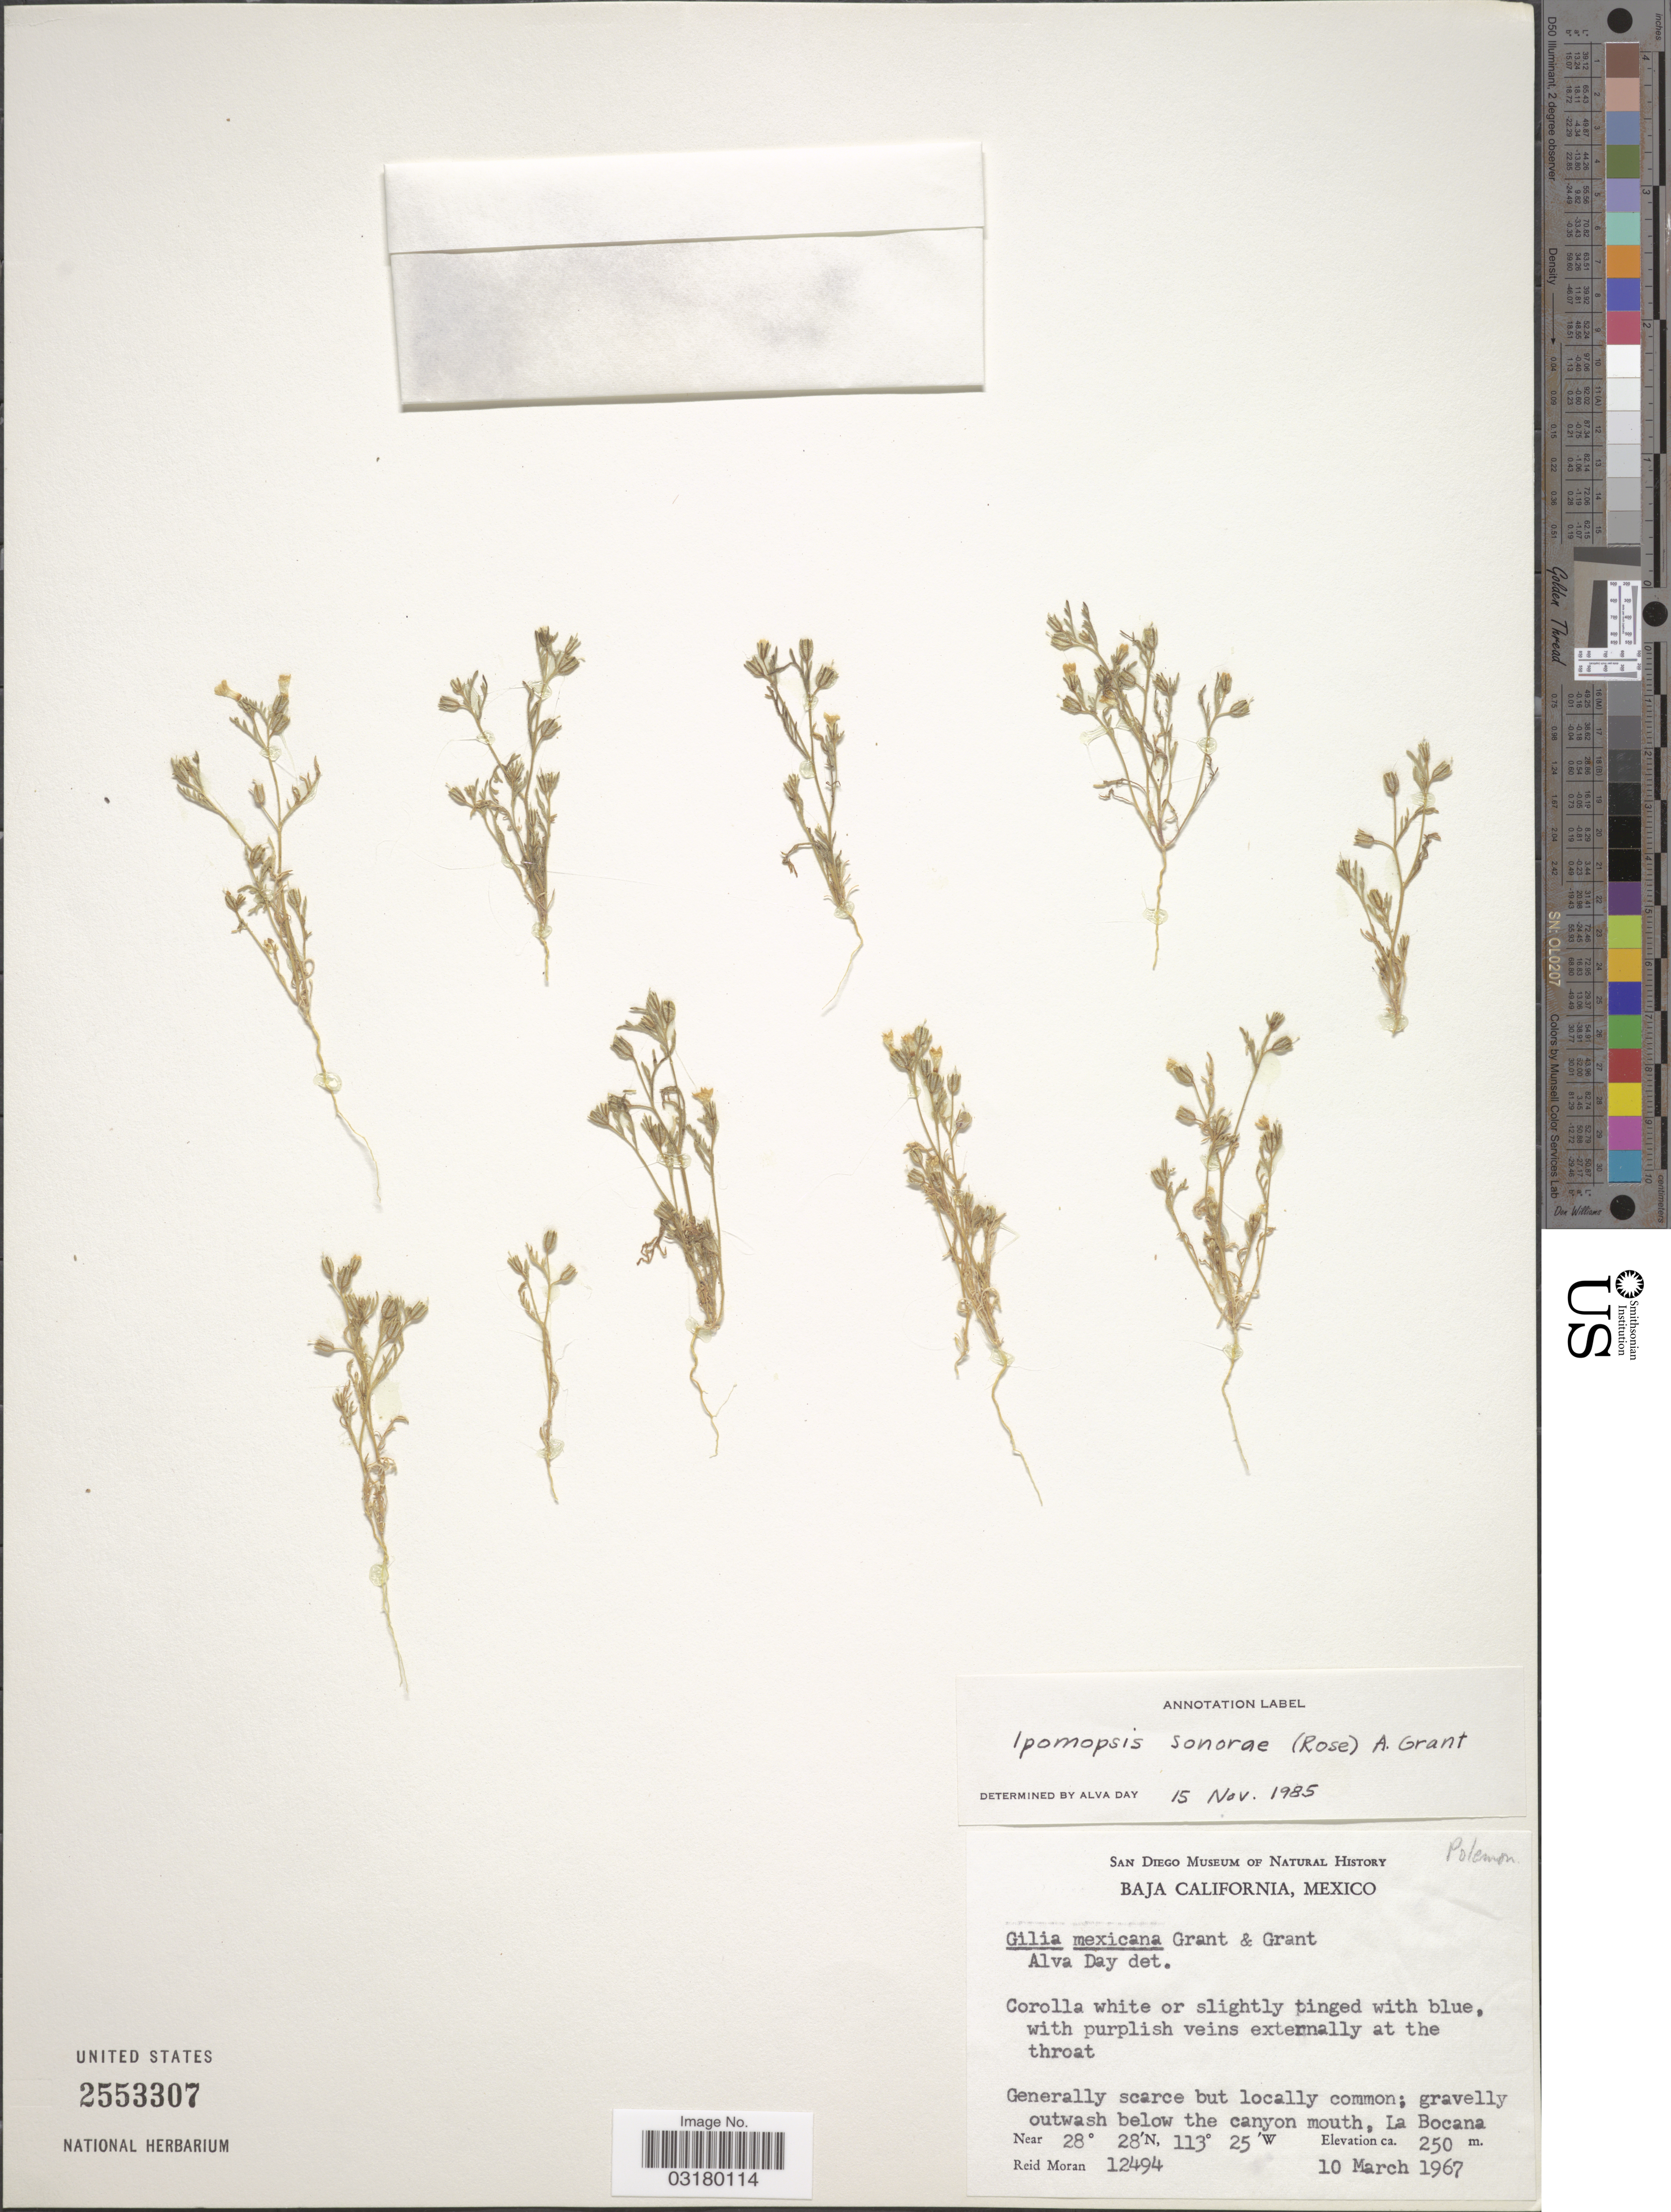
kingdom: Plantae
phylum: Tracheophyta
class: Magnoliopsida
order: Ericales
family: Polemoniaceae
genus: Dayia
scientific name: Dayia sonorae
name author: (Rose) J.M. Porter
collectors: R. Moran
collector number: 12494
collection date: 1967-03-10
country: Mexico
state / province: Baja California Norte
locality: Below the canyon mouth, La Bocana.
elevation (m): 250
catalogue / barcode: US 2553307